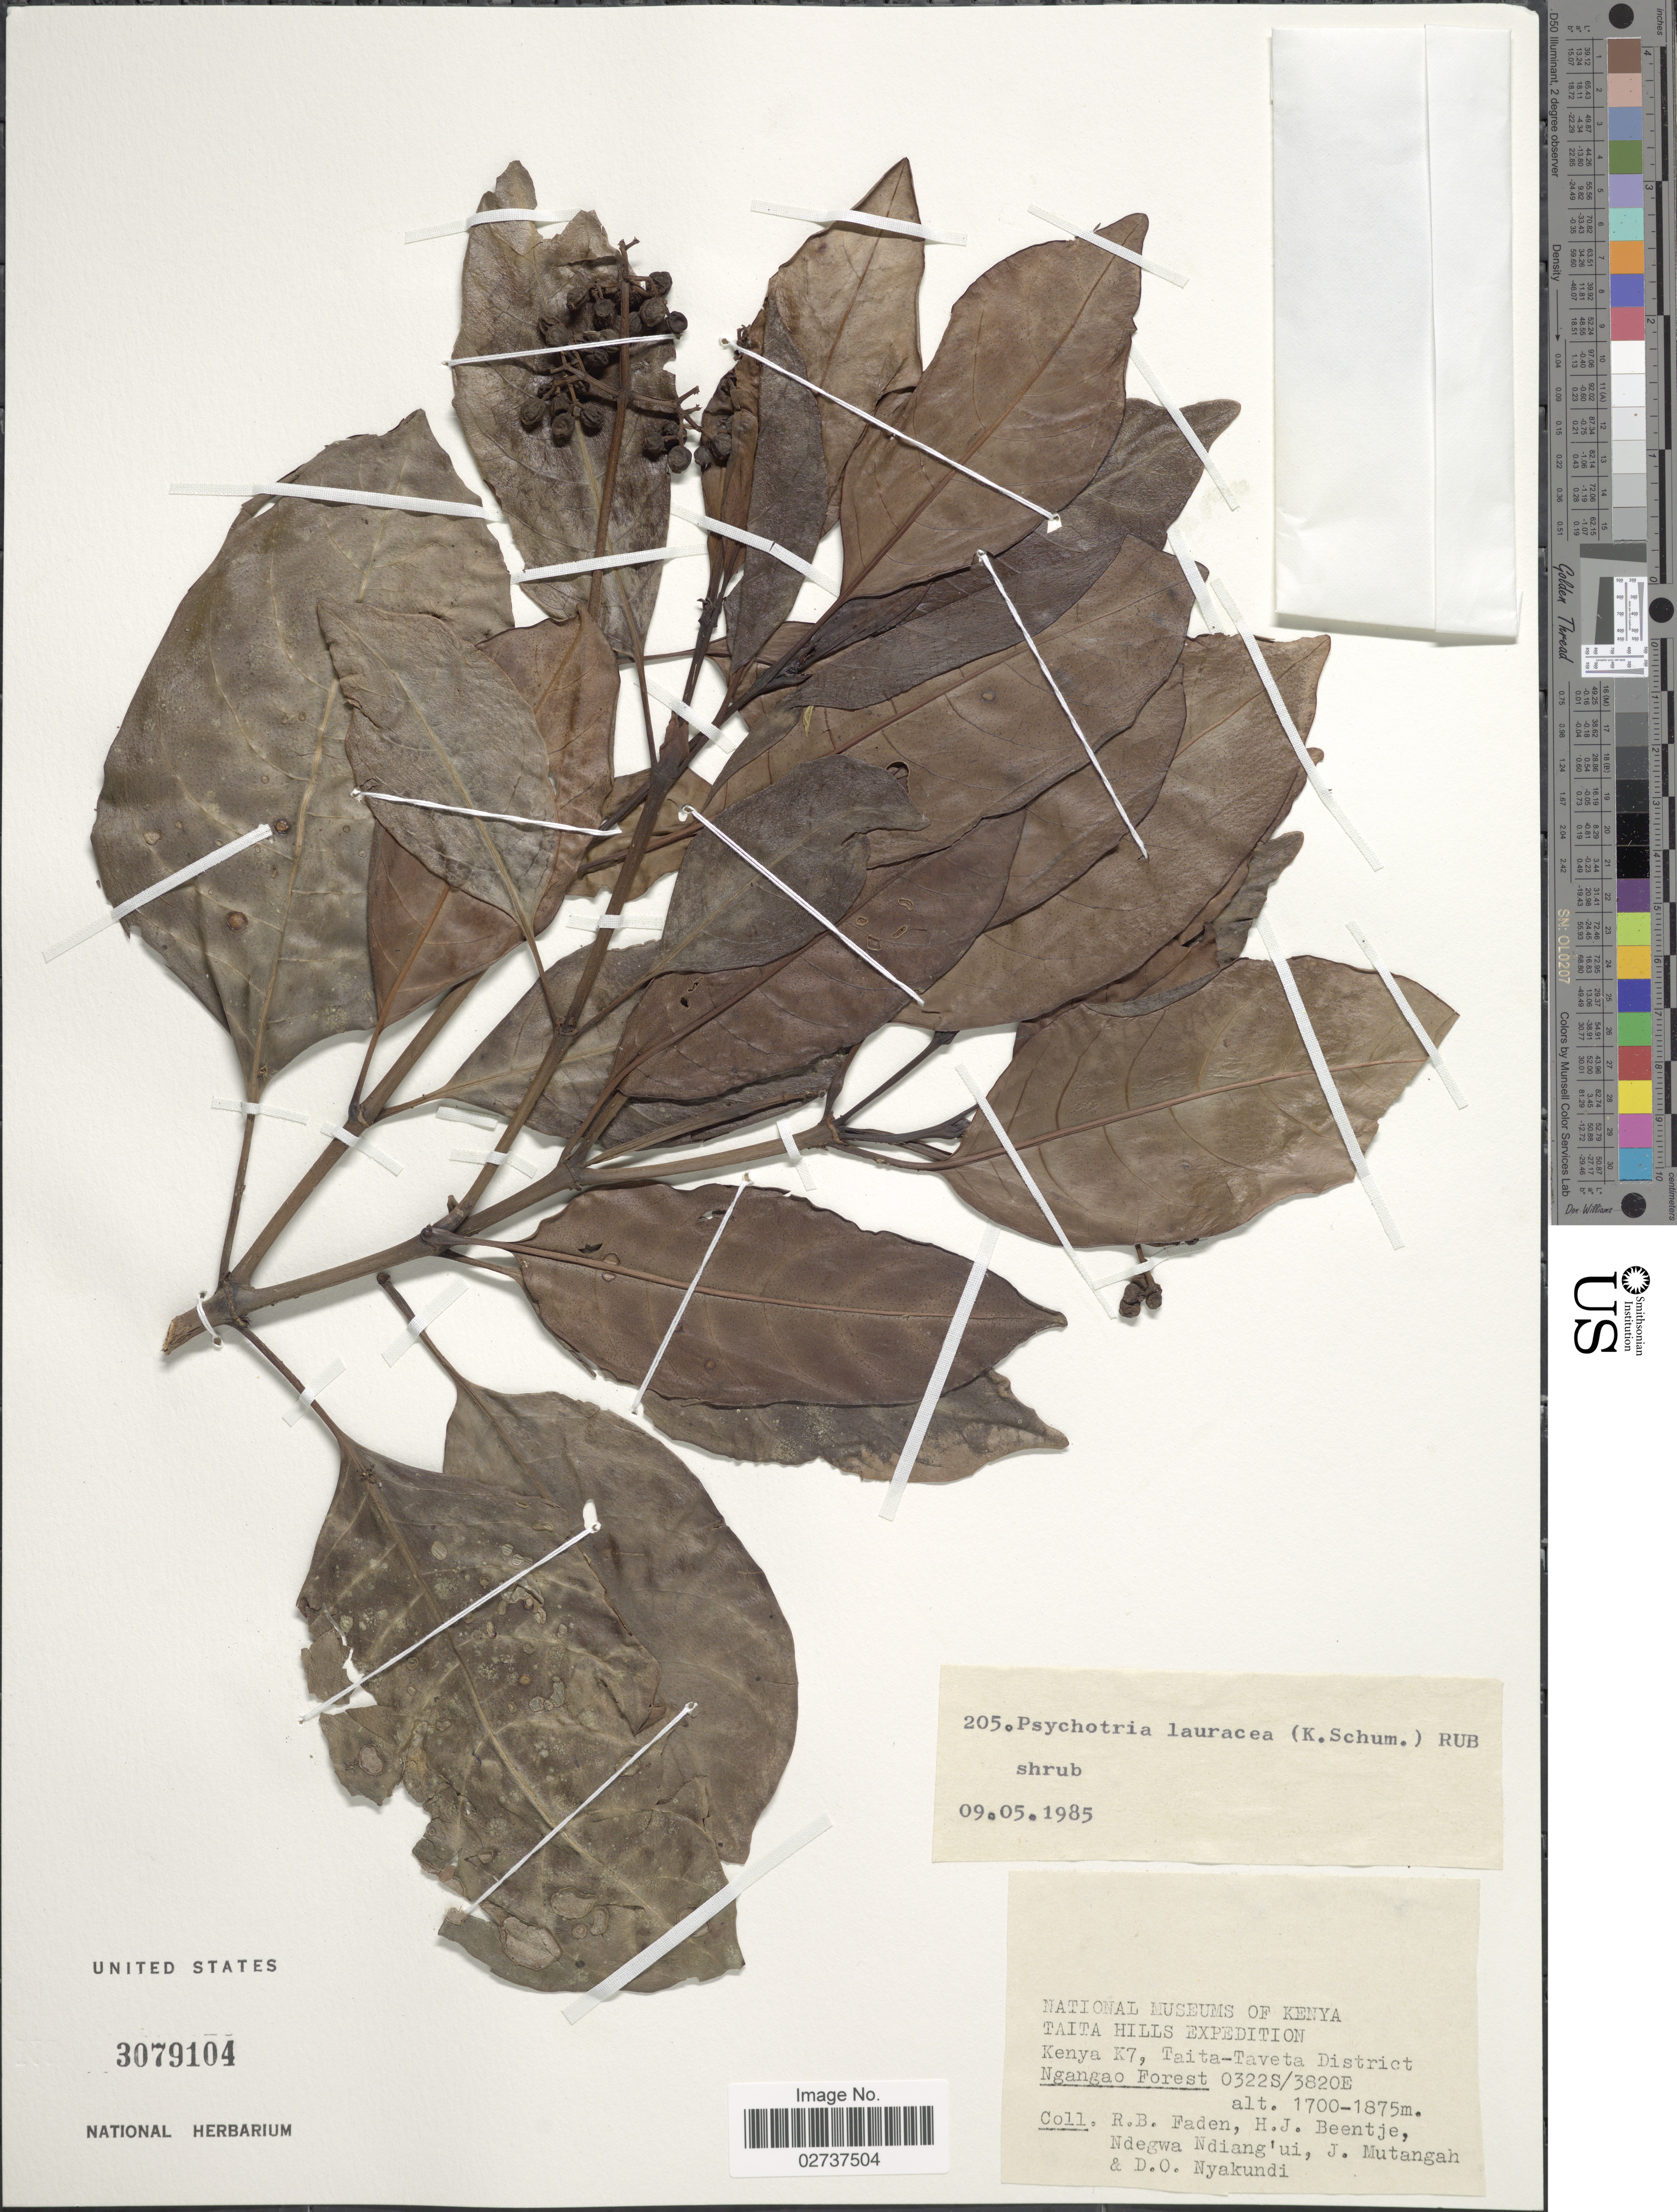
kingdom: Plantae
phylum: Tracheophyta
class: Magnoliopsida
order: Gentianales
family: Rubiaceae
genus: Psychotria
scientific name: Psychotria lauracea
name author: (K. Schum.) E.M.A. Petit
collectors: R. B. Faden, H. J. Beentje, Ndegwa Ndiang'ui, J. Mutangah & D. Nyakundi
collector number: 205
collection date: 1985-05-09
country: Kenya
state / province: Taita Taveta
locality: Taita Hills, Kenya K7, Ngangao Forest.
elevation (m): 1700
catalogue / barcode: US 3079104